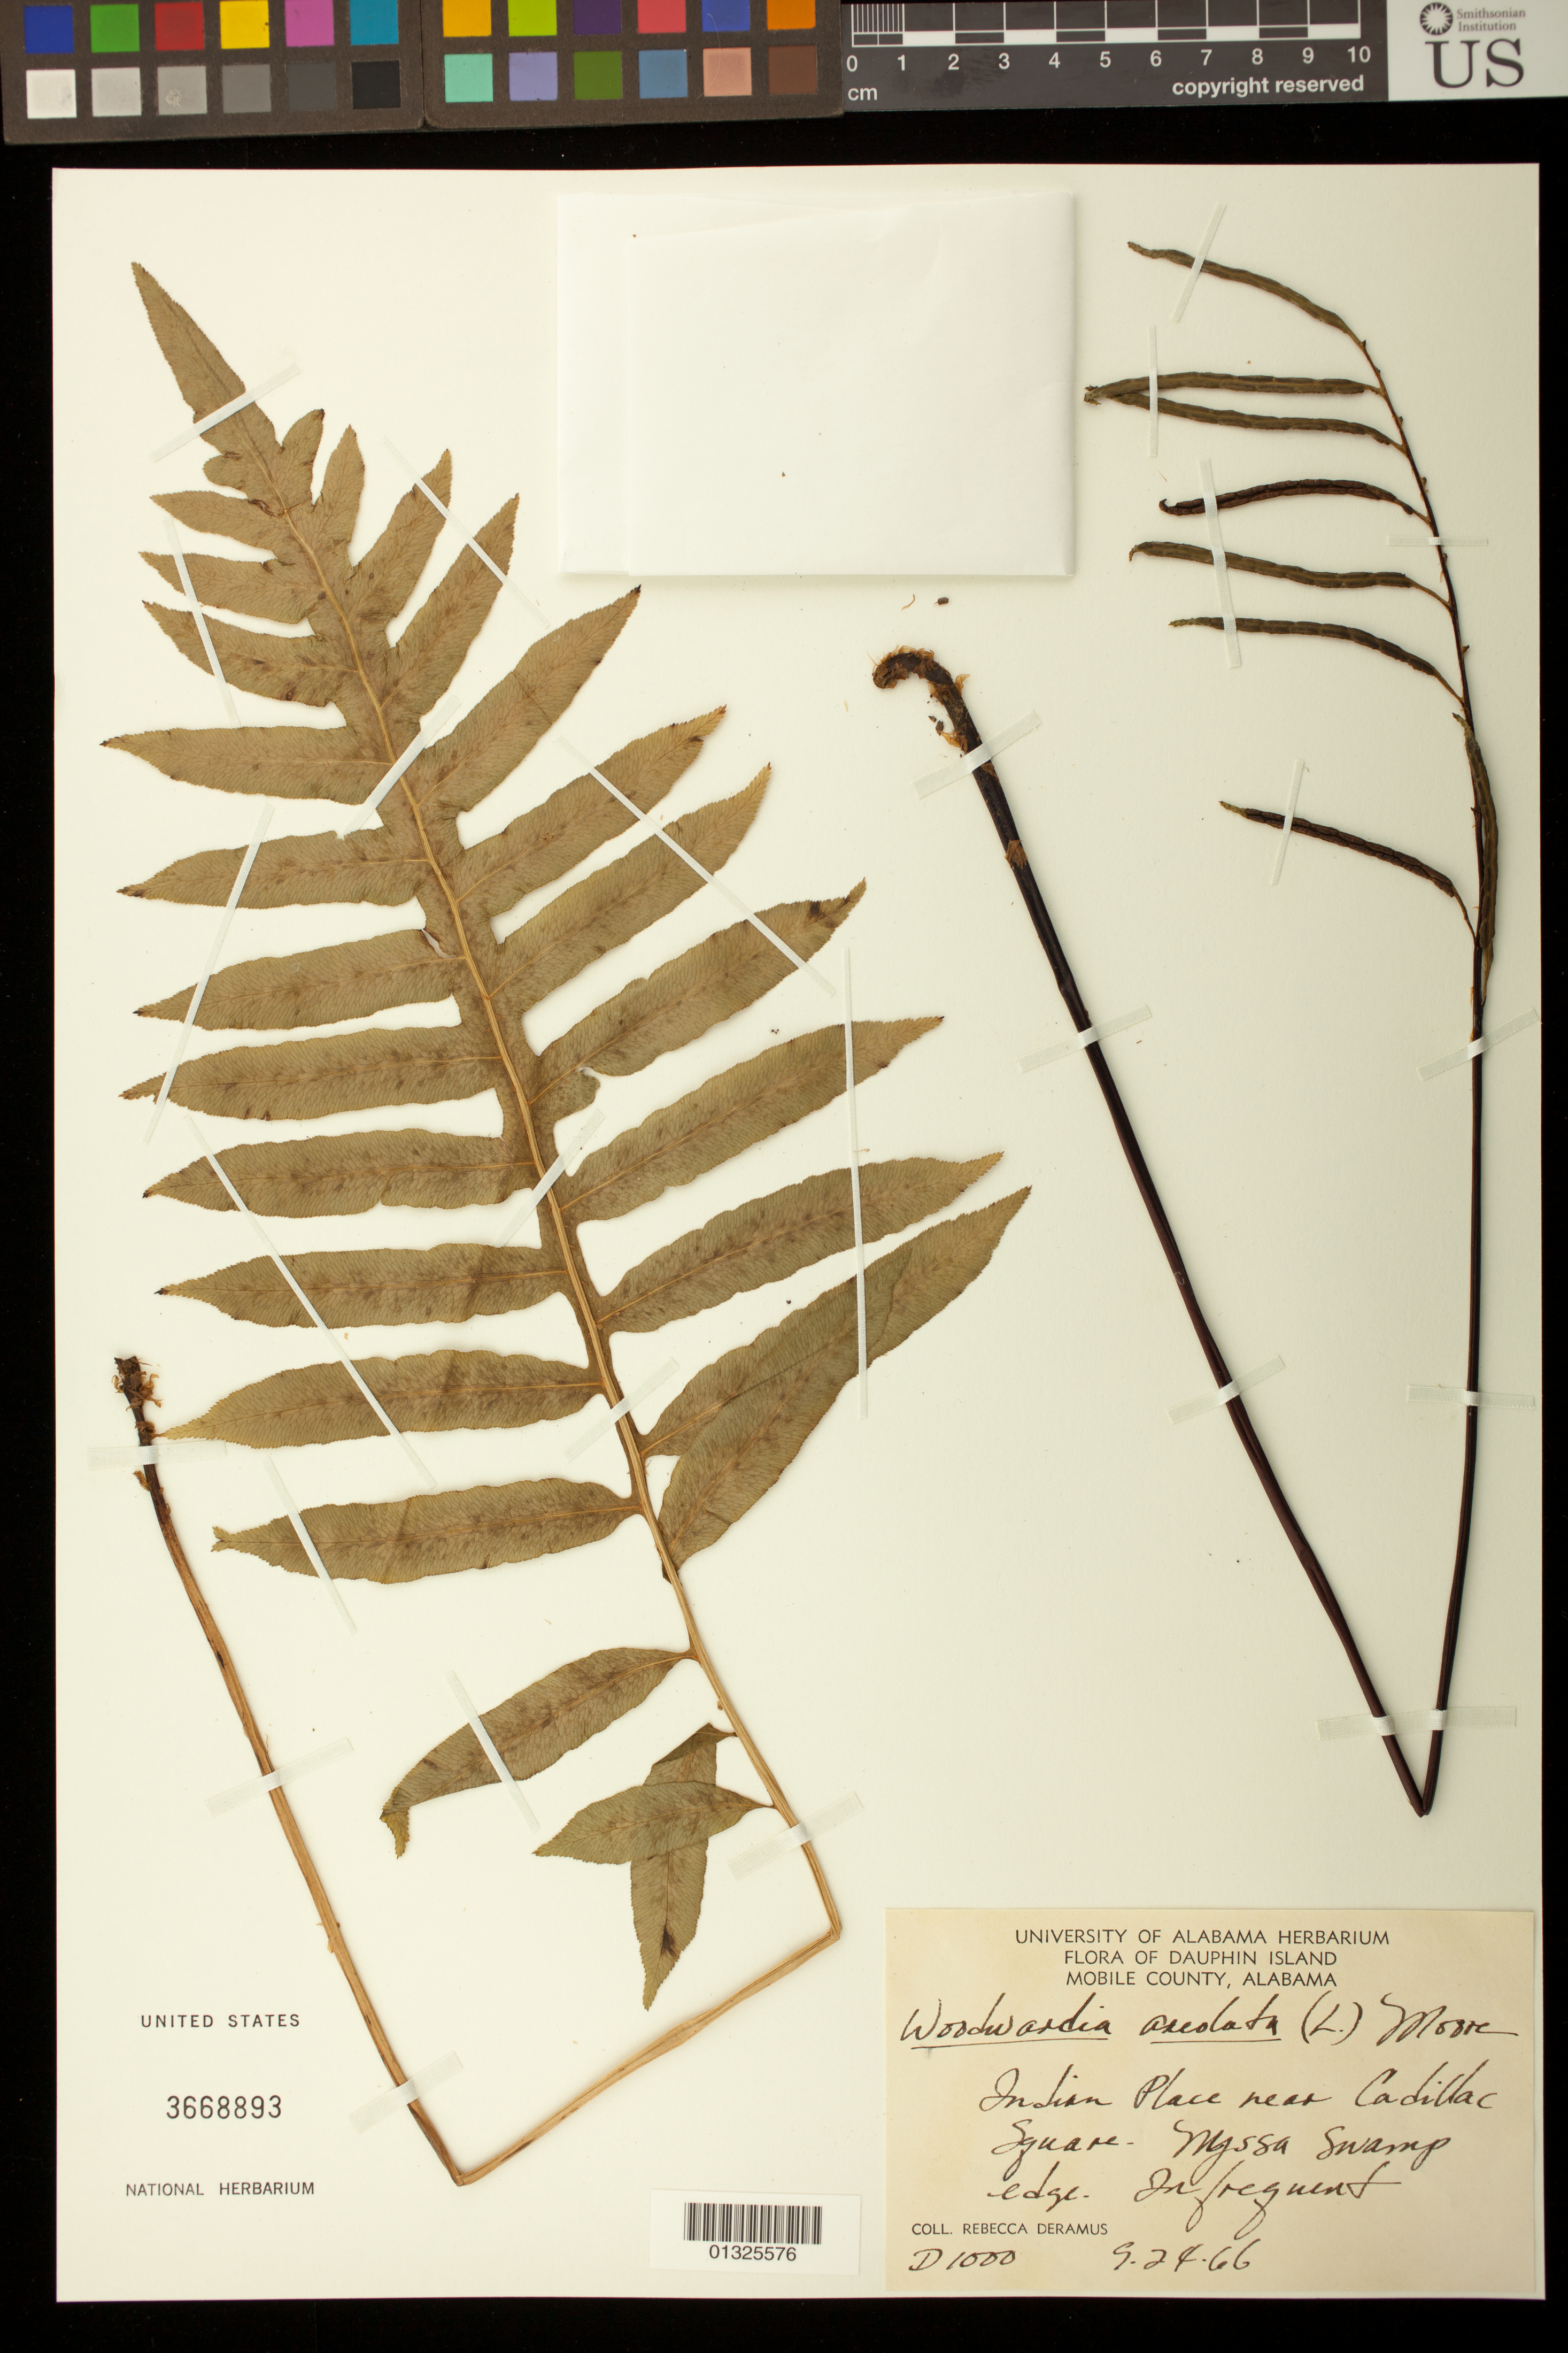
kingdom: Plantae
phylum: Tracheophyta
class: Polypodiopsida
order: Polypodiales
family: Blechnaceae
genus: Woodwardia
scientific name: Woodwardia areolata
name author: (L.) T. Moore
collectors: R. Deramus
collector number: D1000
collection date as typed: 9.24.66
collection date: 1966-09-24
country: United States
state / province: Alabama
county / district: Mobile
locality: Dauphin Island, Indian Place near Cadillac Square.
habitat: swamp edge.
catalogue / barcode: US 3668893